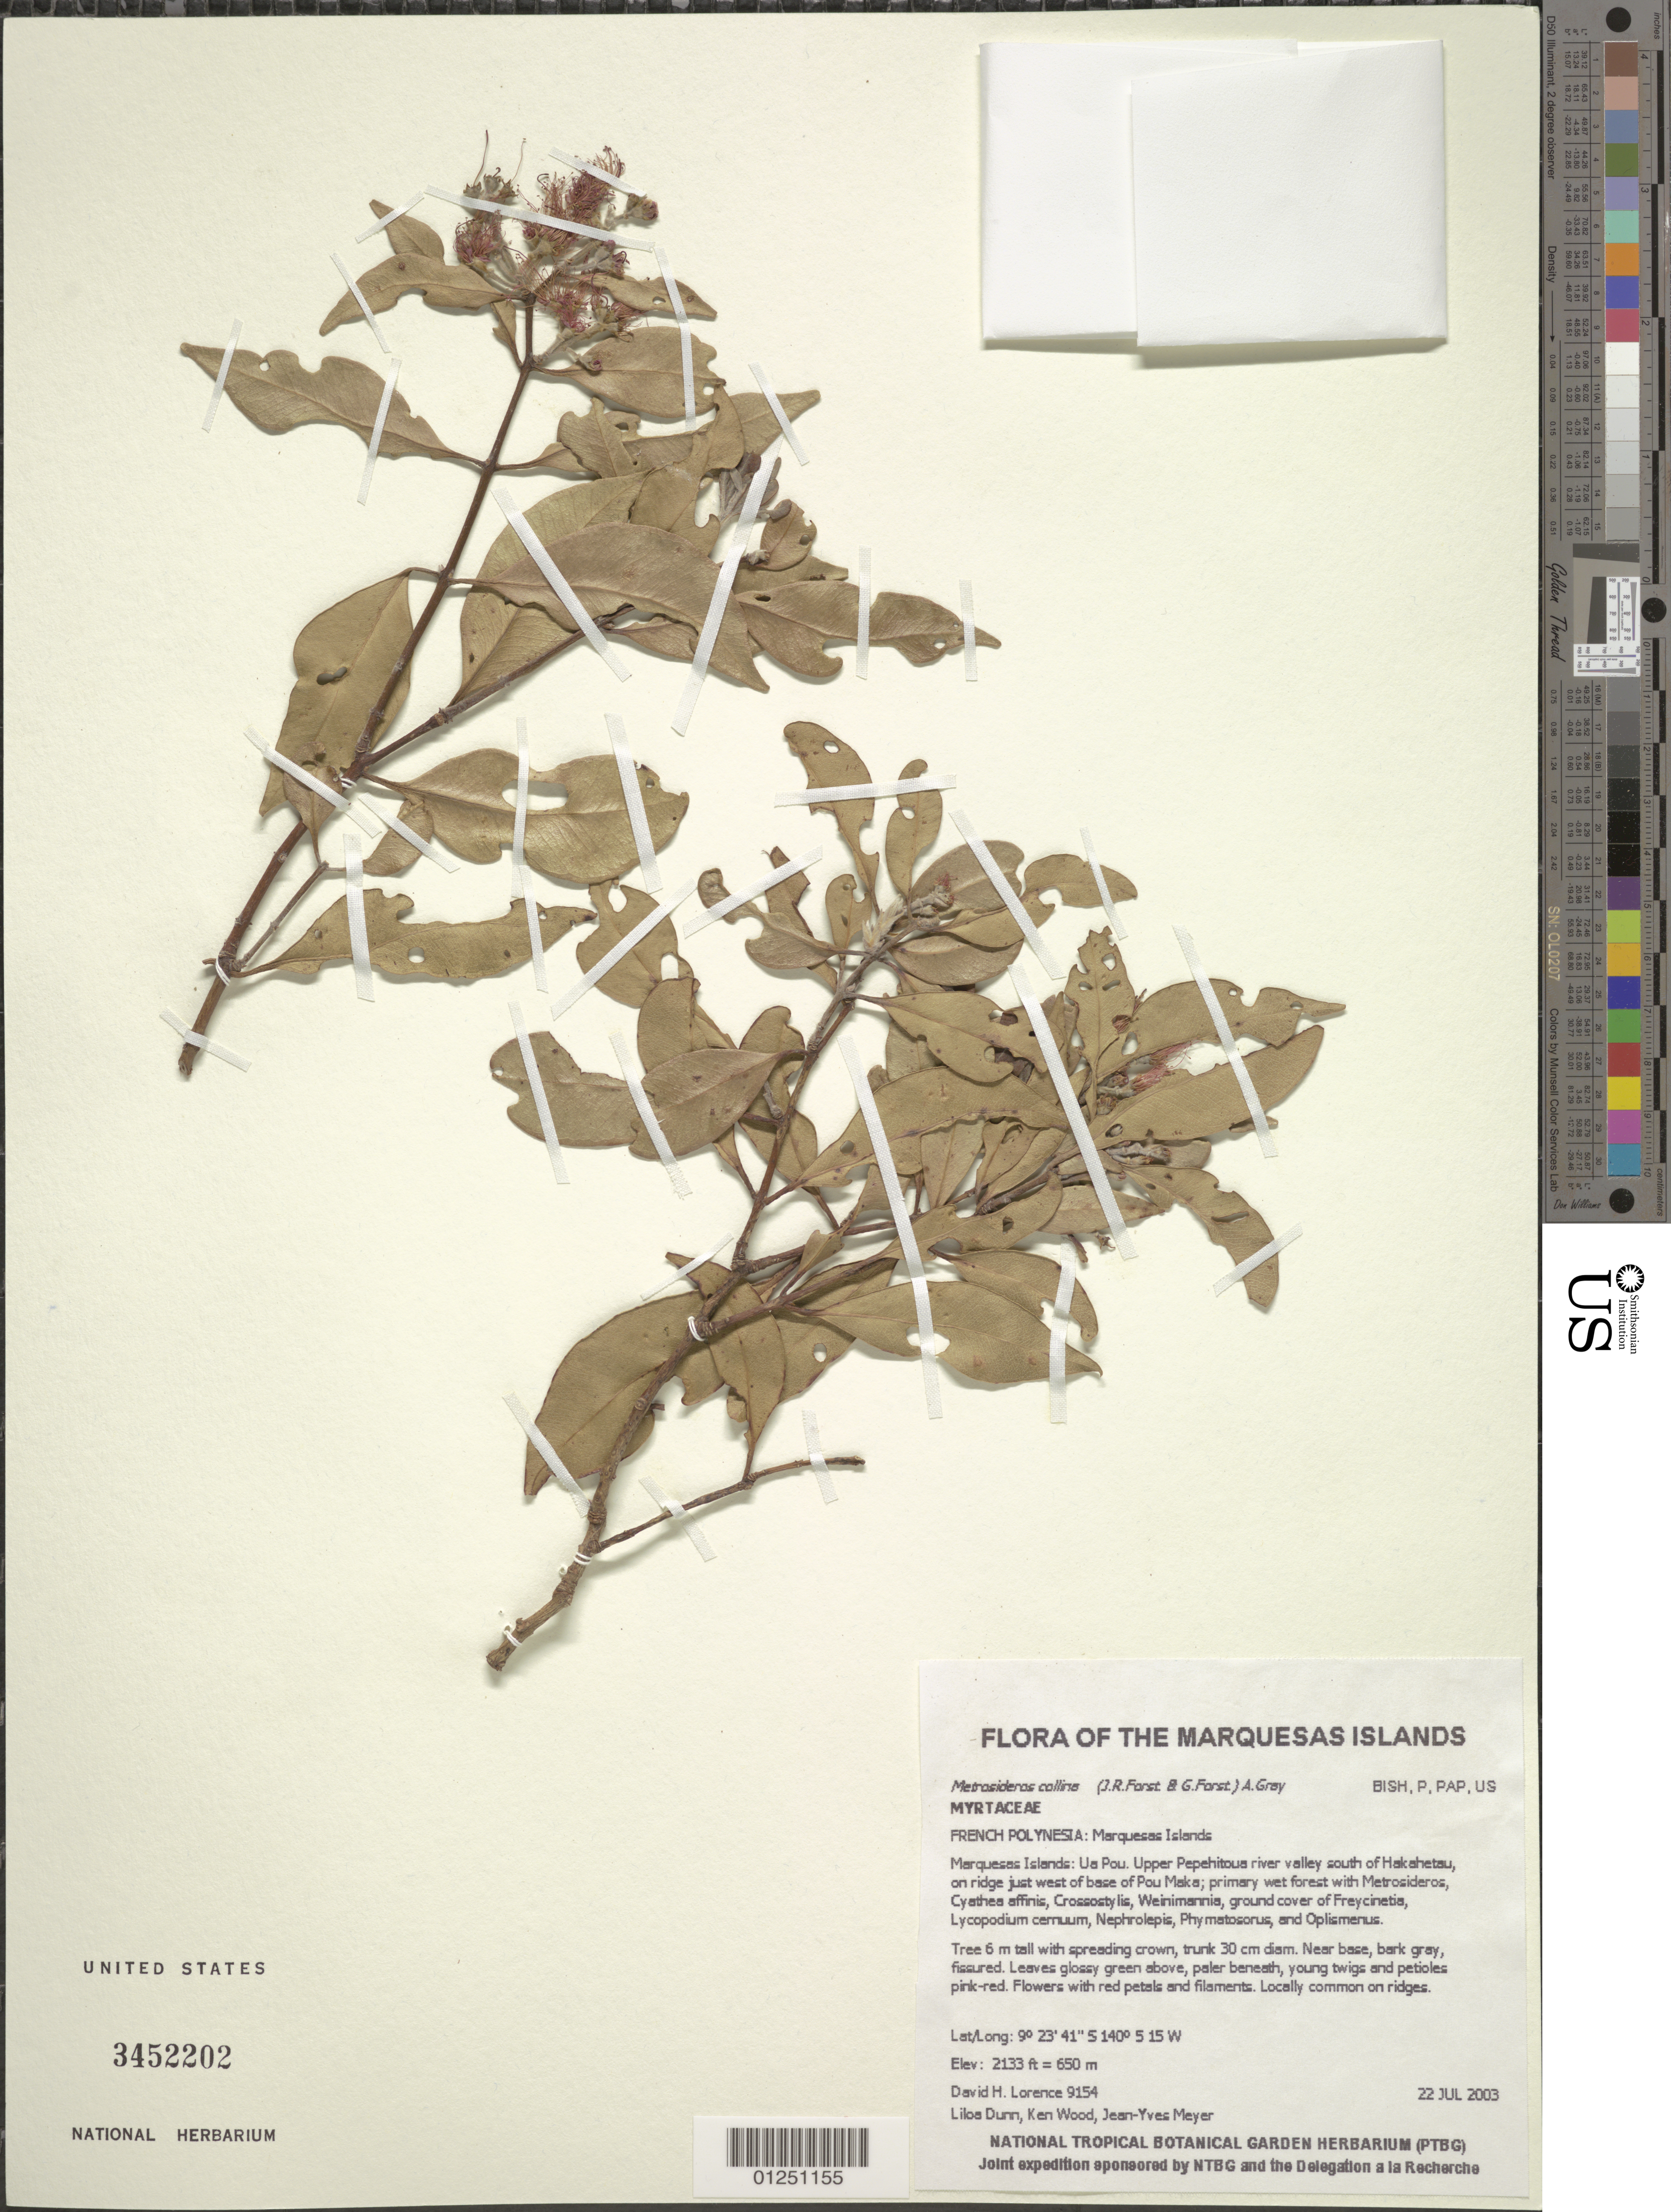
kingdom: Plantae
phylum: Tracheophyta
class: Magnoliopsida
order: Myrtales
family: Myrtaceae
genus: Metrosideros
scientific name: Metrosideros collina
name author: (J.R. Forst. & G. Forst.) A. Gray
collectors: D. Lorence, L. Dunn, K. R. Wood & J.-Y. Meyer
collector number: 9154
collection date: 2003-07-22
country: French Polynesia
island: Ua Pou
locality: Upper Pepehitoua river valley south of Hakahetau, on ridge just west of base of Pou Maka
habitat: Primary wet forest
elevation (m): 650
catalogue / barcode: US 3452202